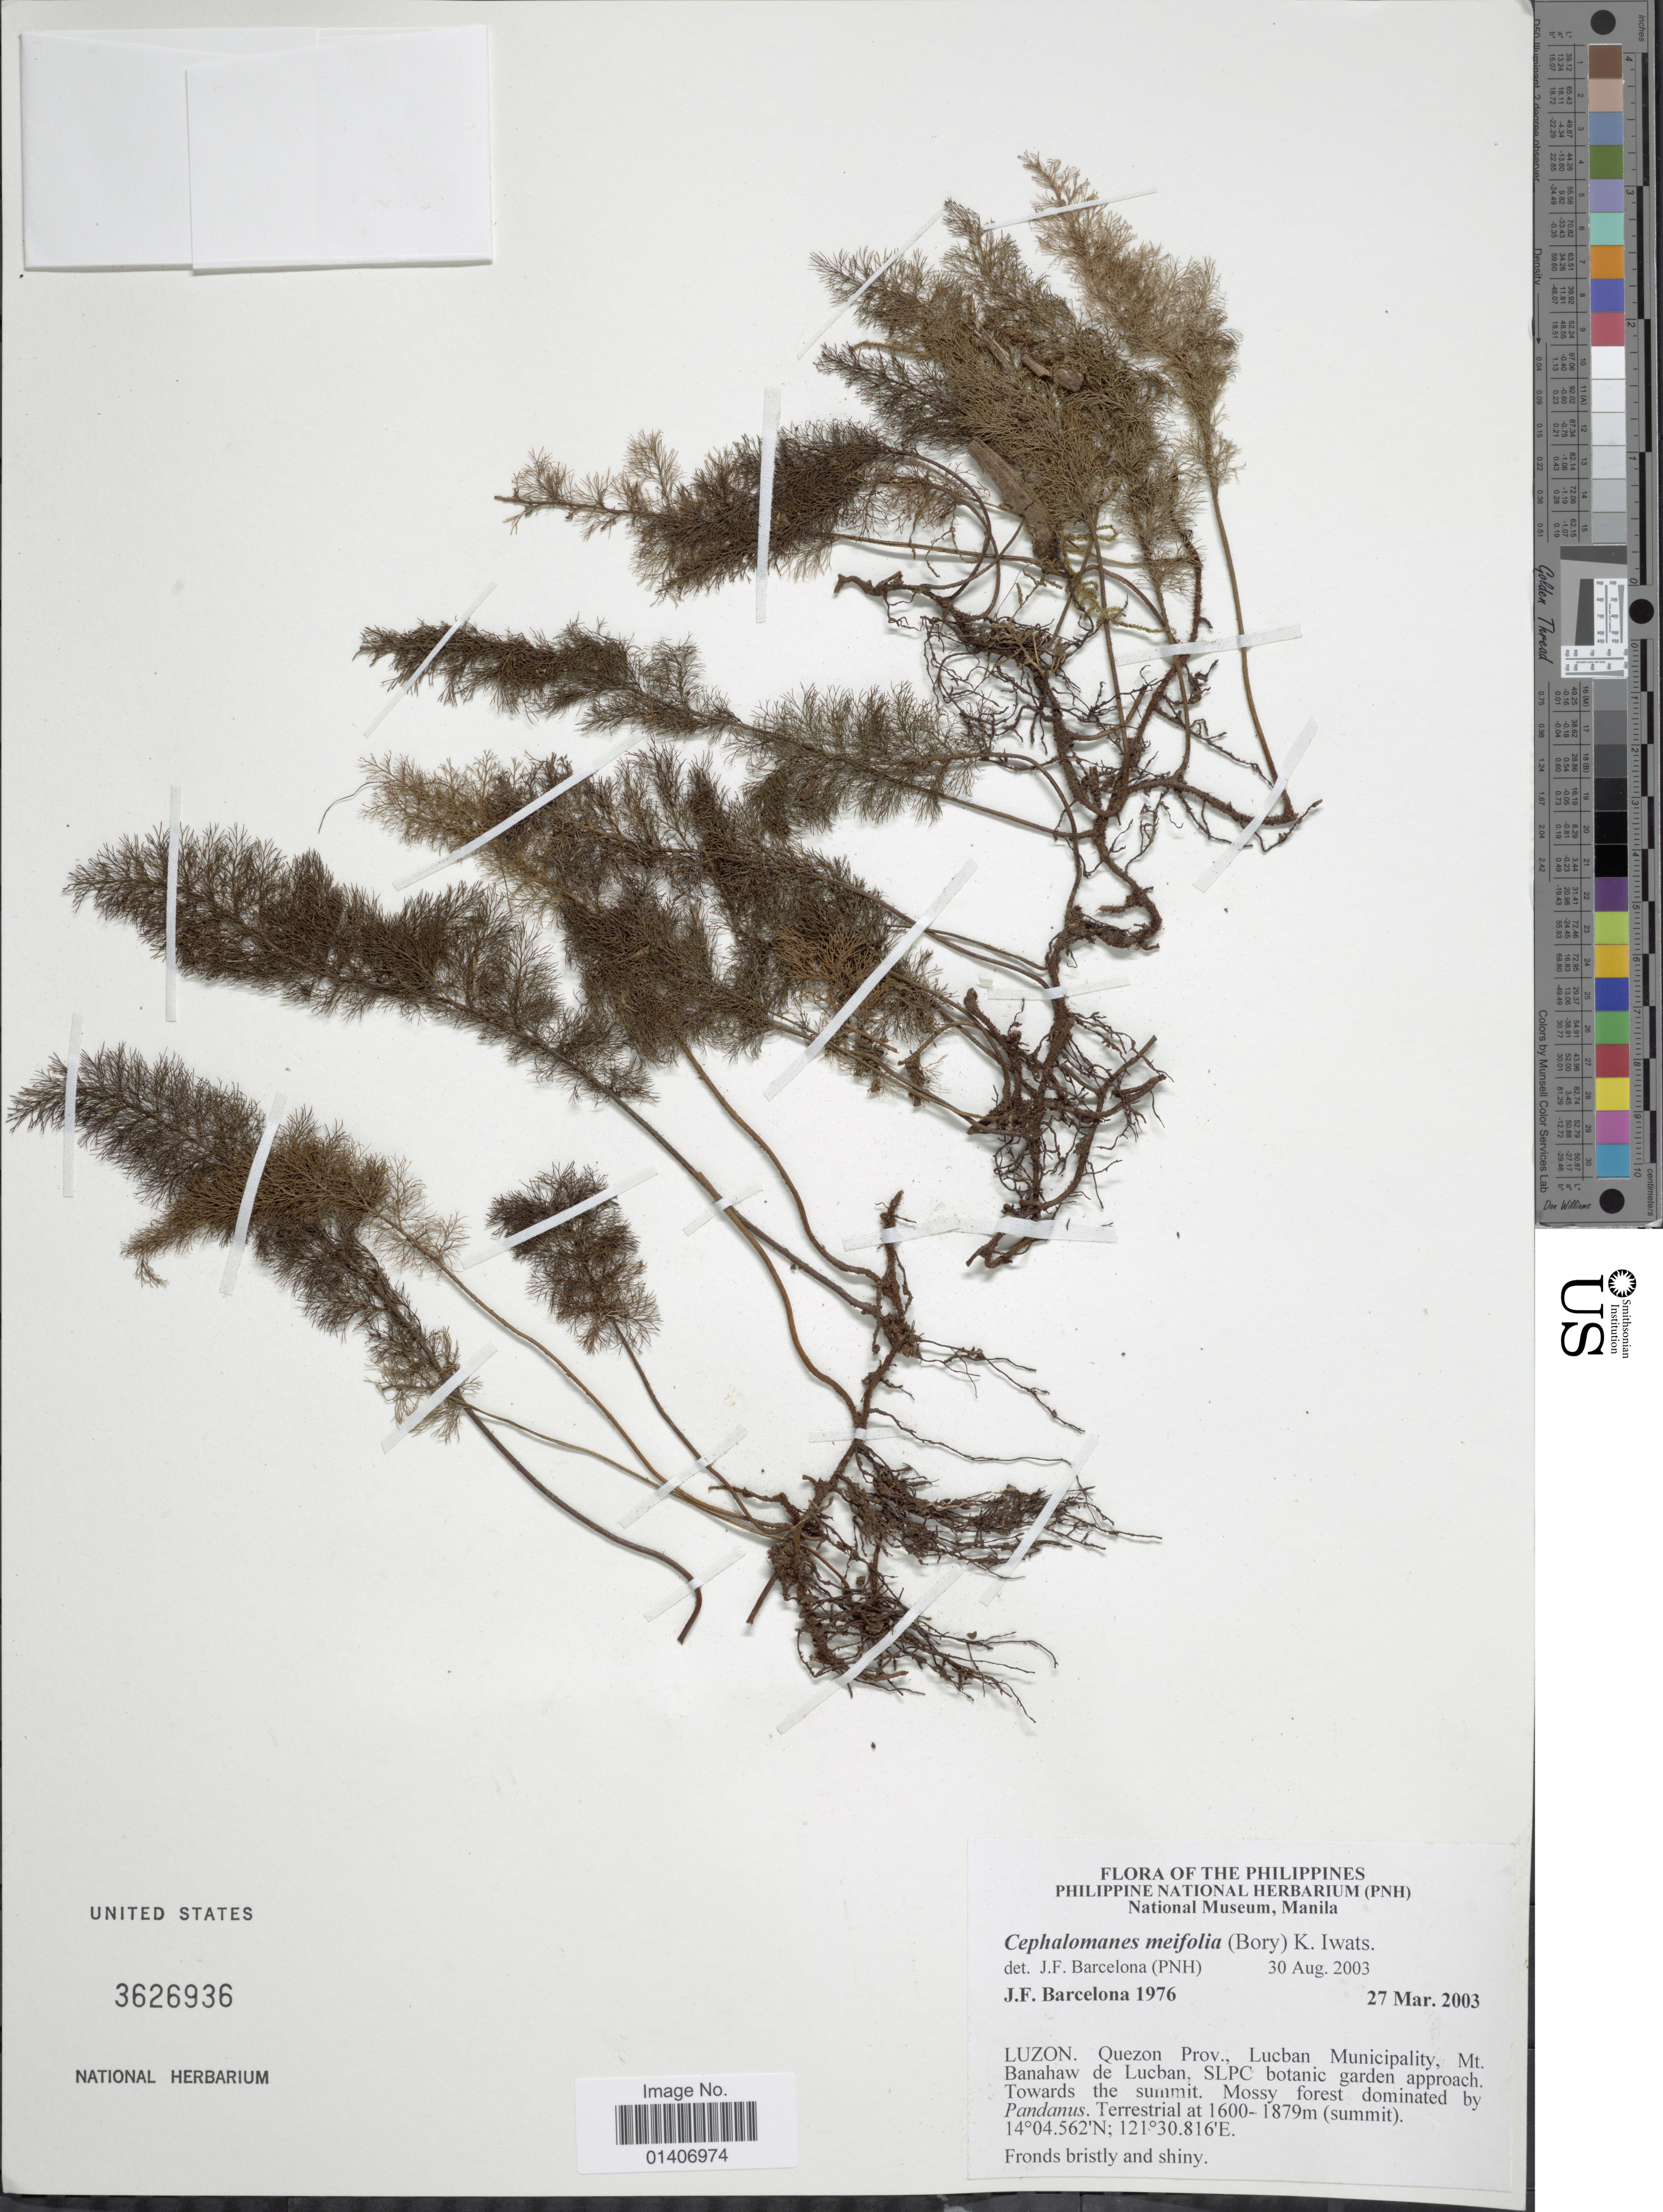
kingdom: Plantae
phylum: Tracheophyta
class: Polypodiopsida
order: Hymenophyllales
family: Hymenophyllaceae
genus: Abrodictyum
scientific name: Abrodictyum meifolium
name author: (Bory) Ebihara & K. Iwats.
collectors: J. F. Barcelona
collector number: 1976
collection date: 2003-03-27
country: Philippines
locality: Luzon, Quezon Prov., Lucban Municipality, Mt. Banahaw de Lucban, SLPC botanic garden approach, towards the summit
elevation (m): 1600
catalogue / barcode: US 3626936